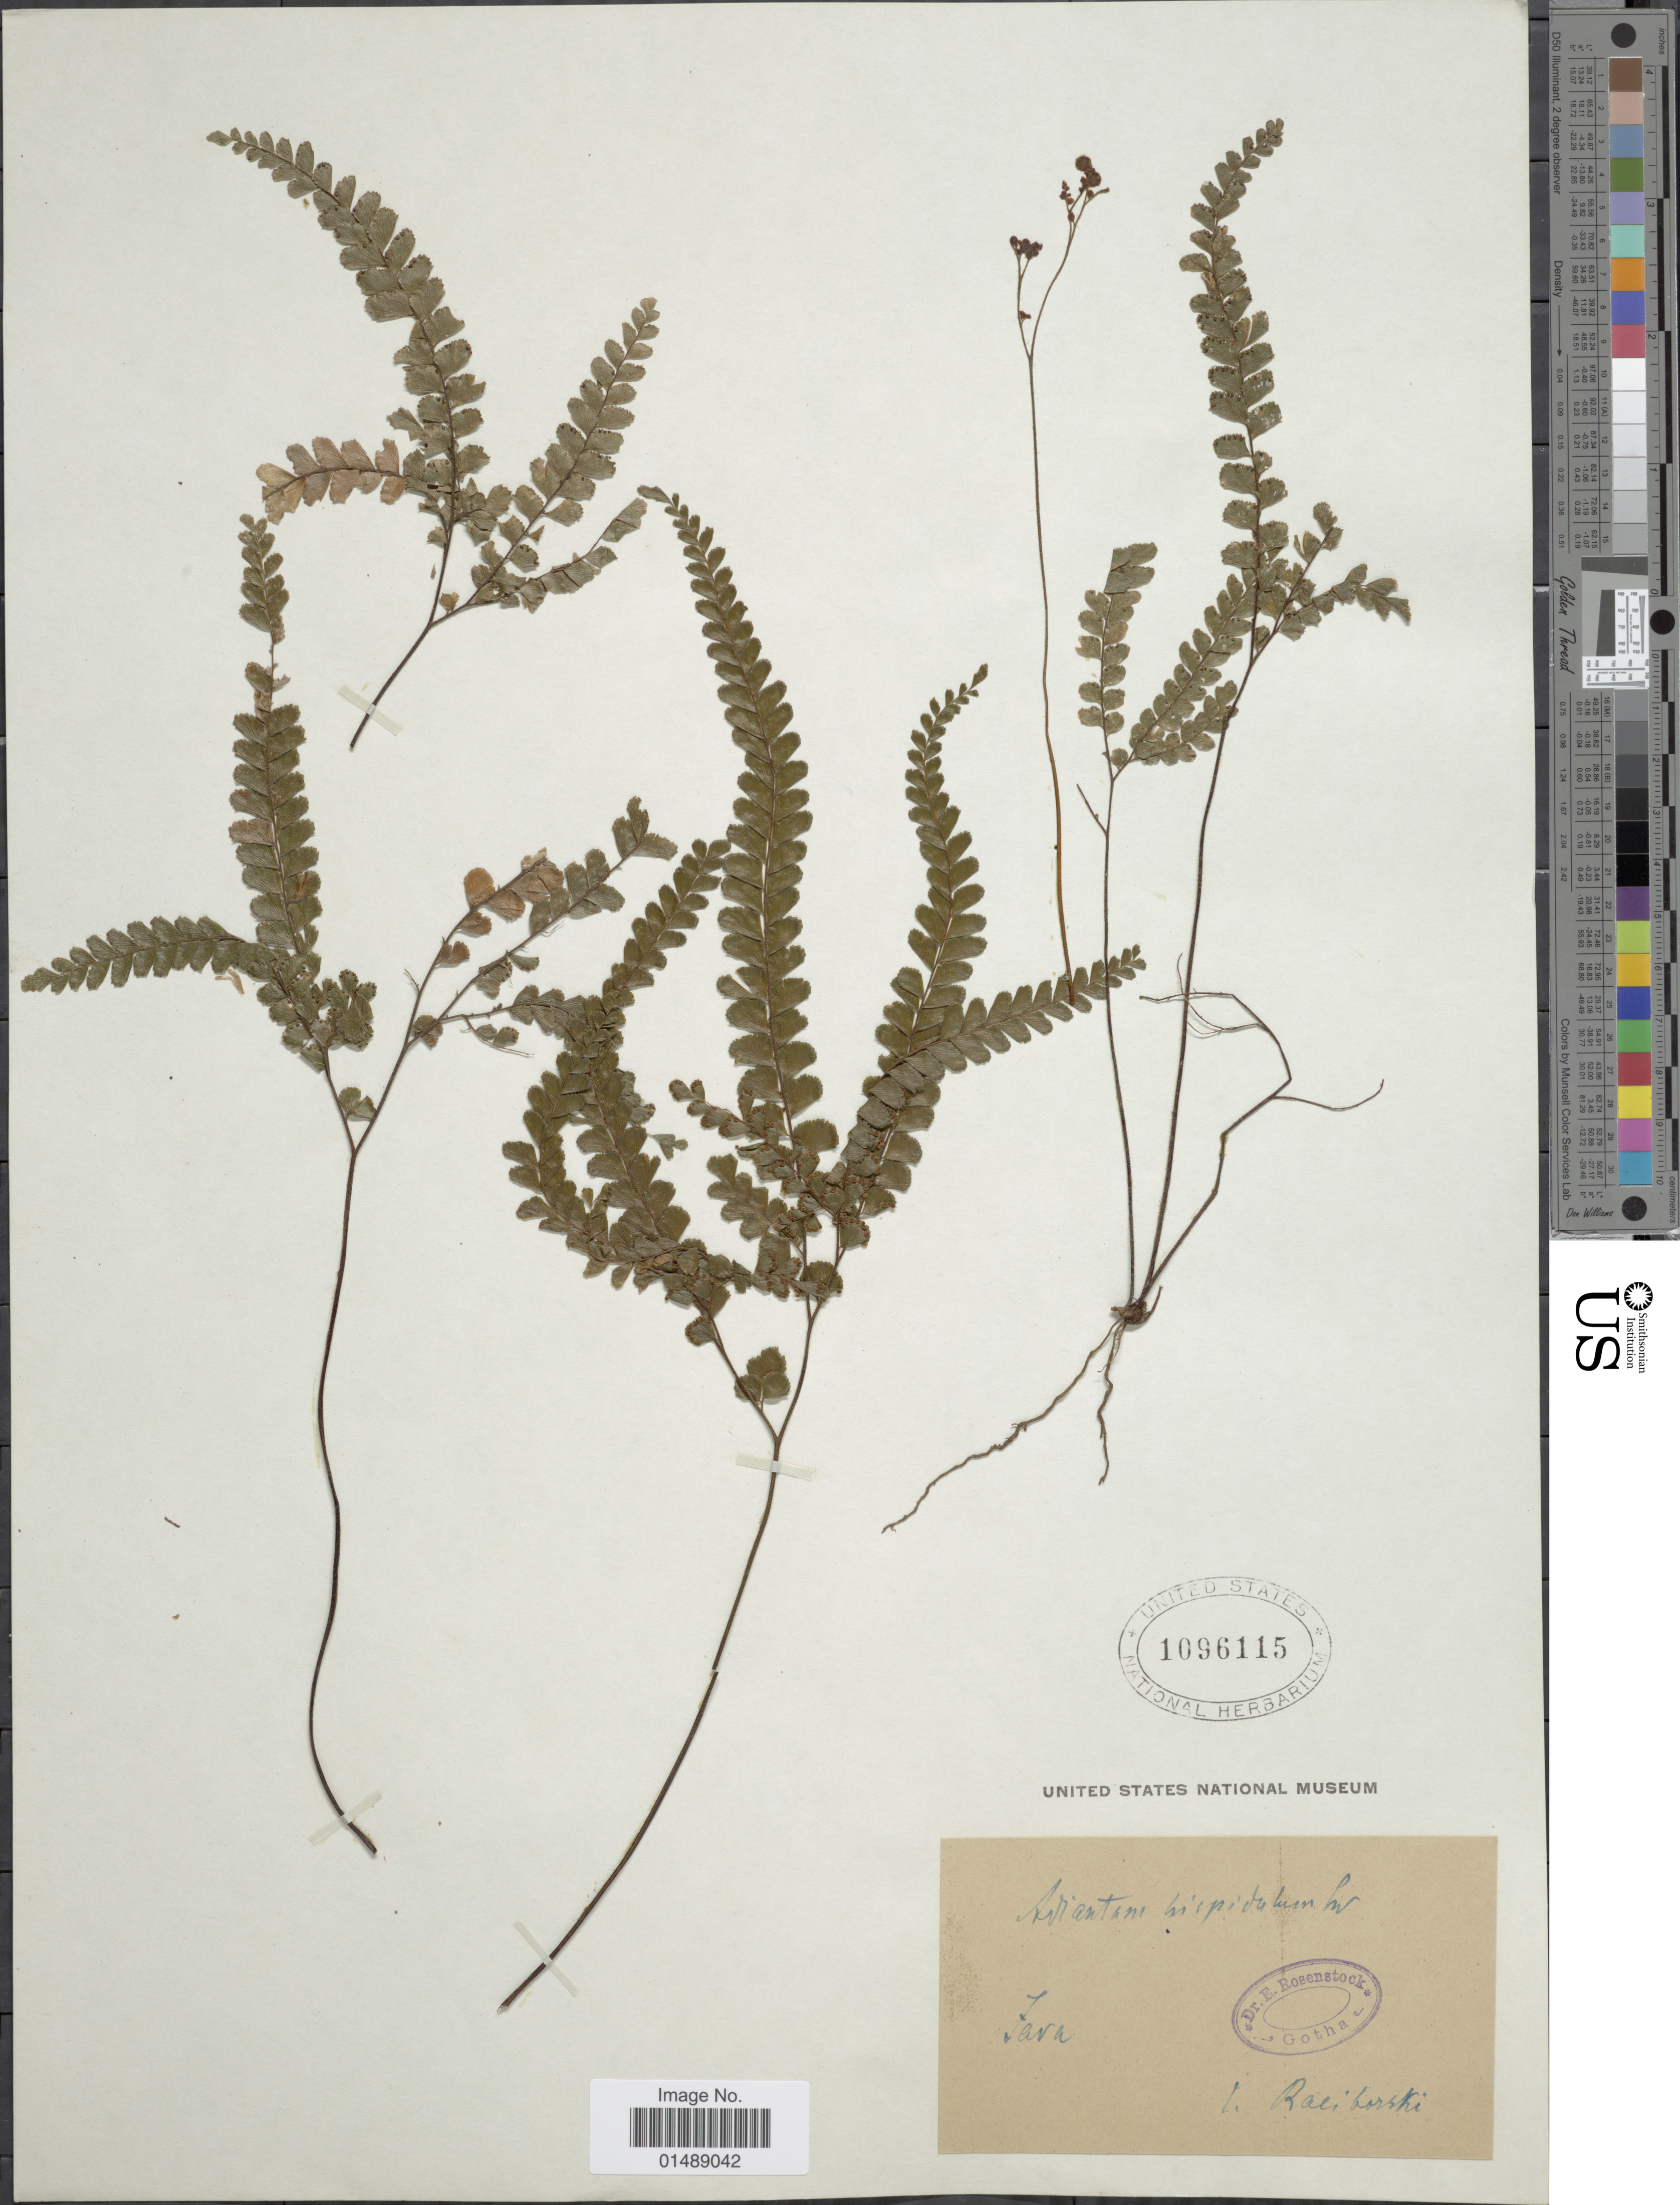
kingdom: Plantae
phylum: Tracheophyta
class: Polypodiopsida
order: Polypodiales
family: Pteridaceae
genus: Adiantum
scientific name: Adiantum hispidulum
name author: Sw.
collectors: M. Raciborski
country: Indonesia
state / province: Java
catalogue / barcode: US 1096115